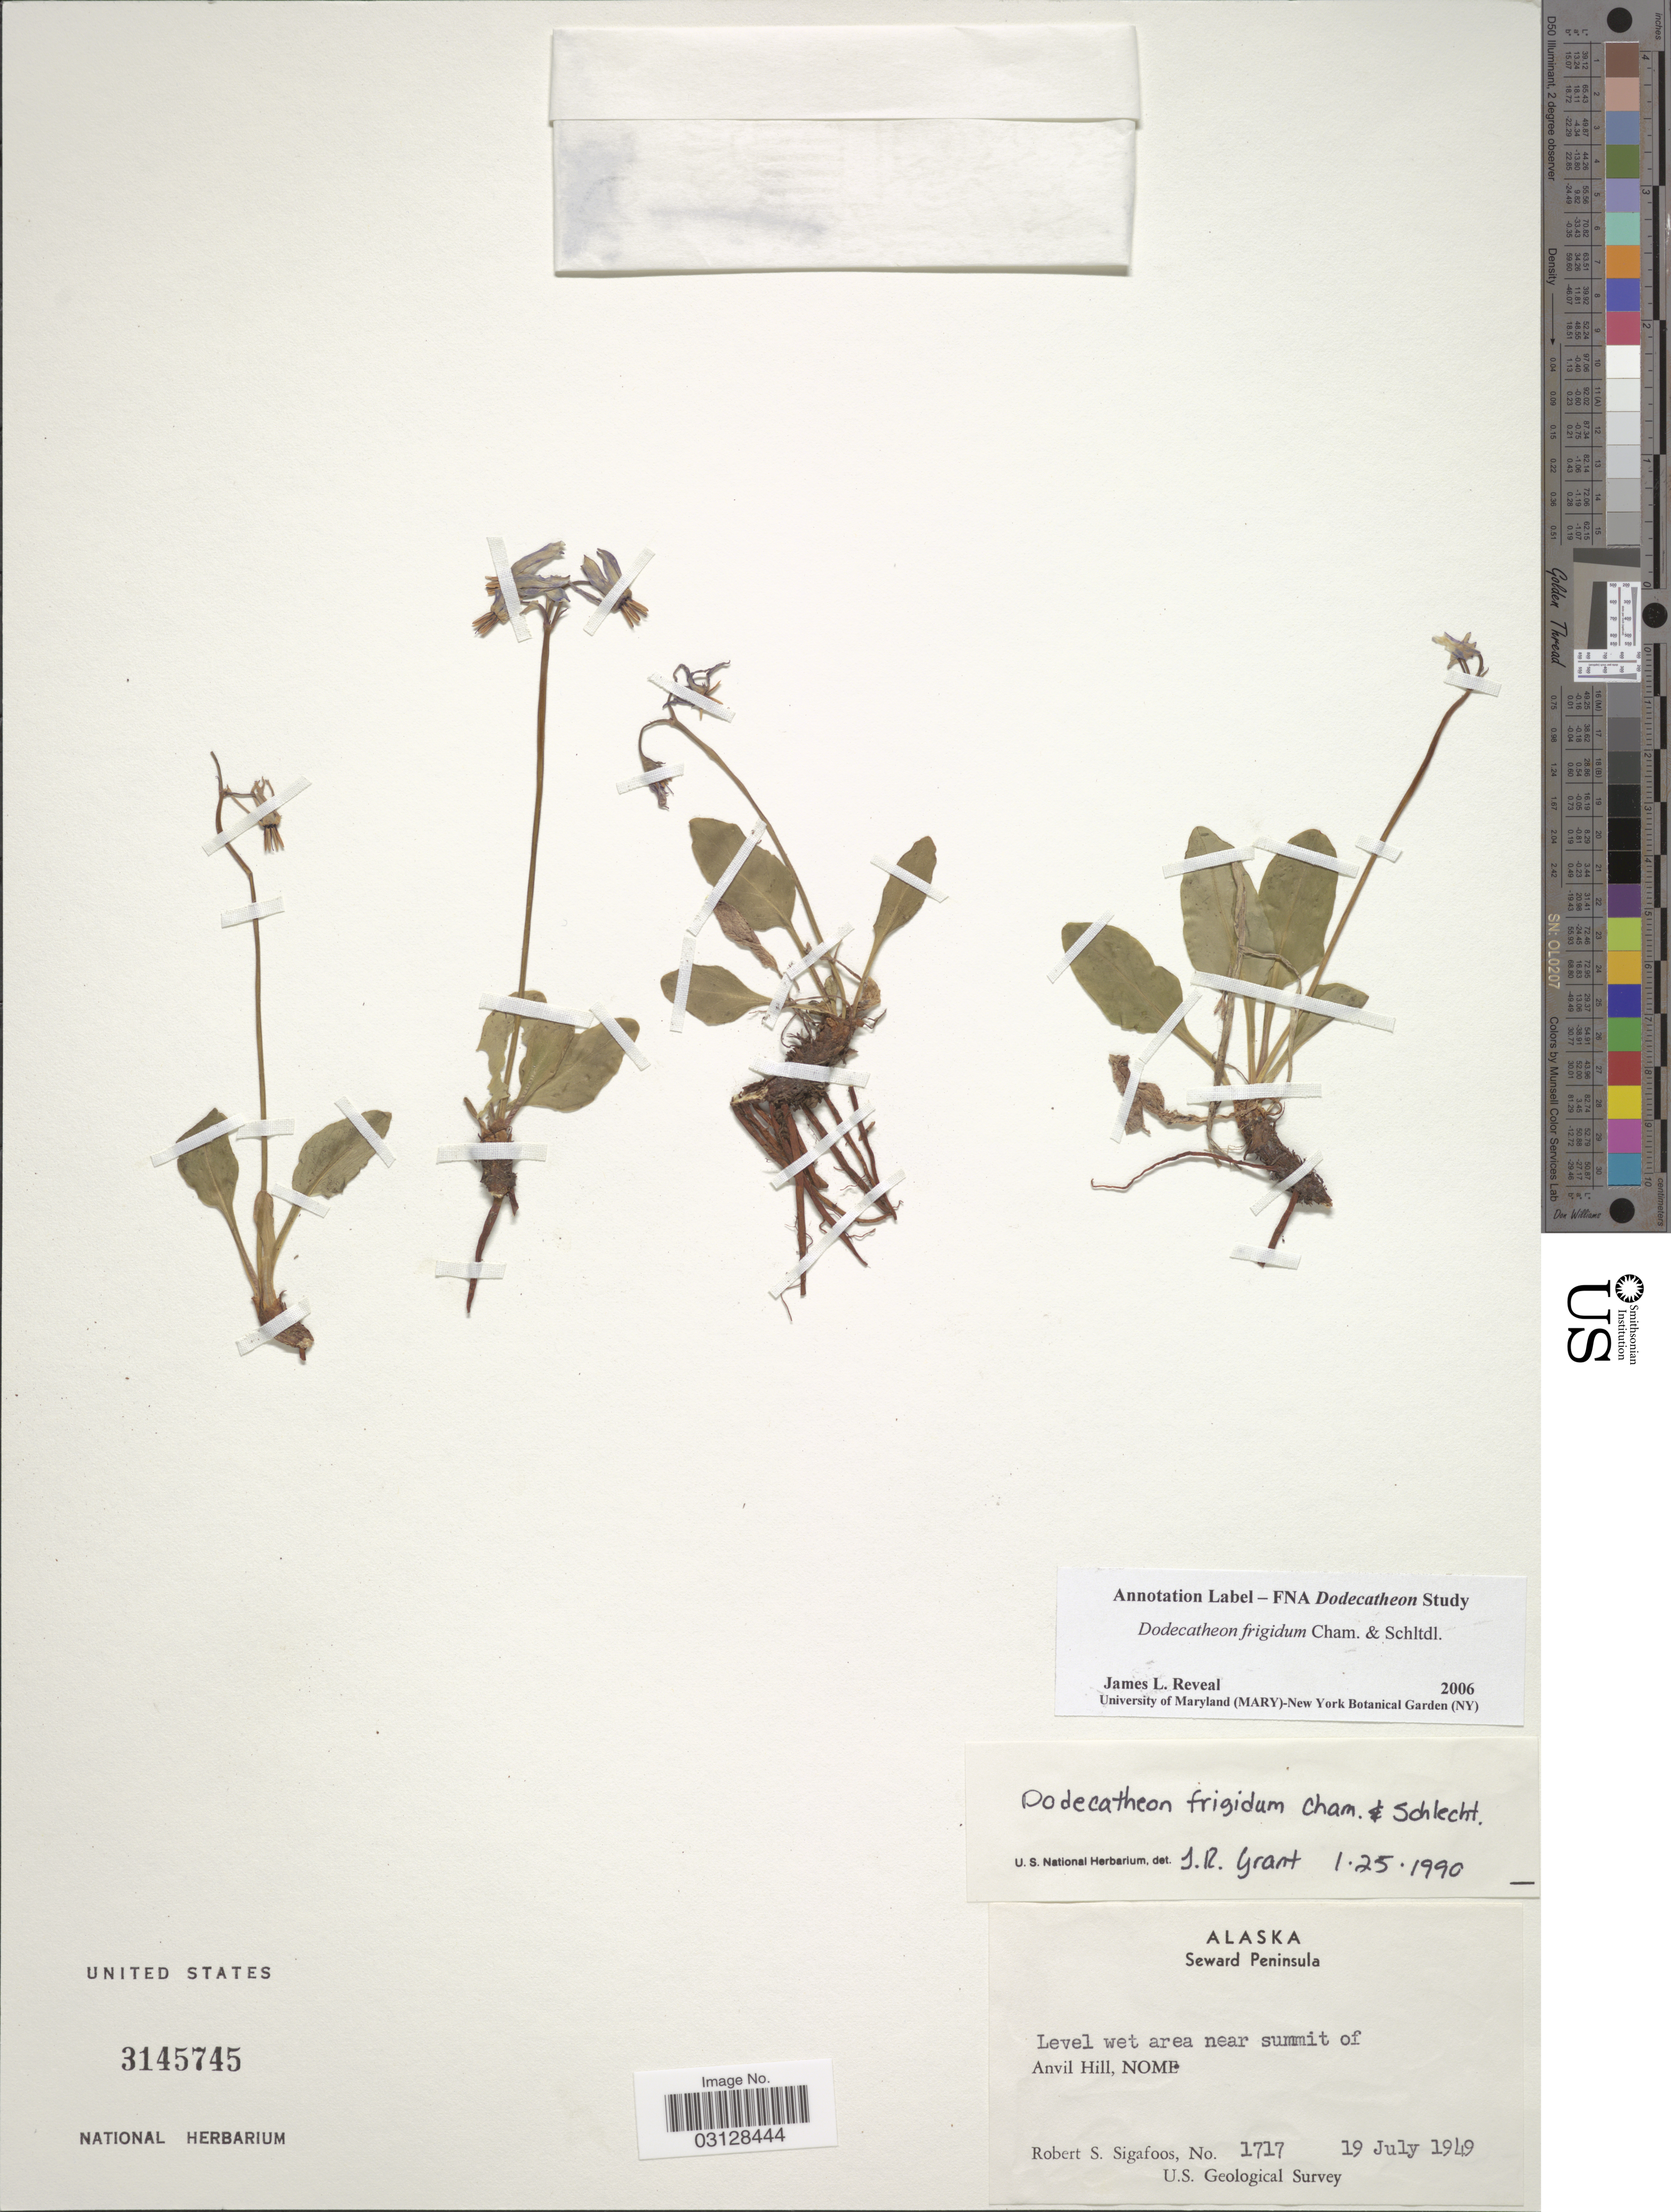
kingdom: Plantae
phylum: Tracheophyta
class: Magnoliopsida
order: Ericales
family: Primulaceae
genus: Dodecatheon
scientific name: Dodecatheon frigidum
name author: Cham. & Schltdl.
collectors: R. Sigafoos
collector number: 1717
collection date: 1949-07-19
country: United States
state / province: Alaska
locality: Seward Peninsula. Near summit of Anvil Hill, Nome.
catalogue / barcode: US 3145745